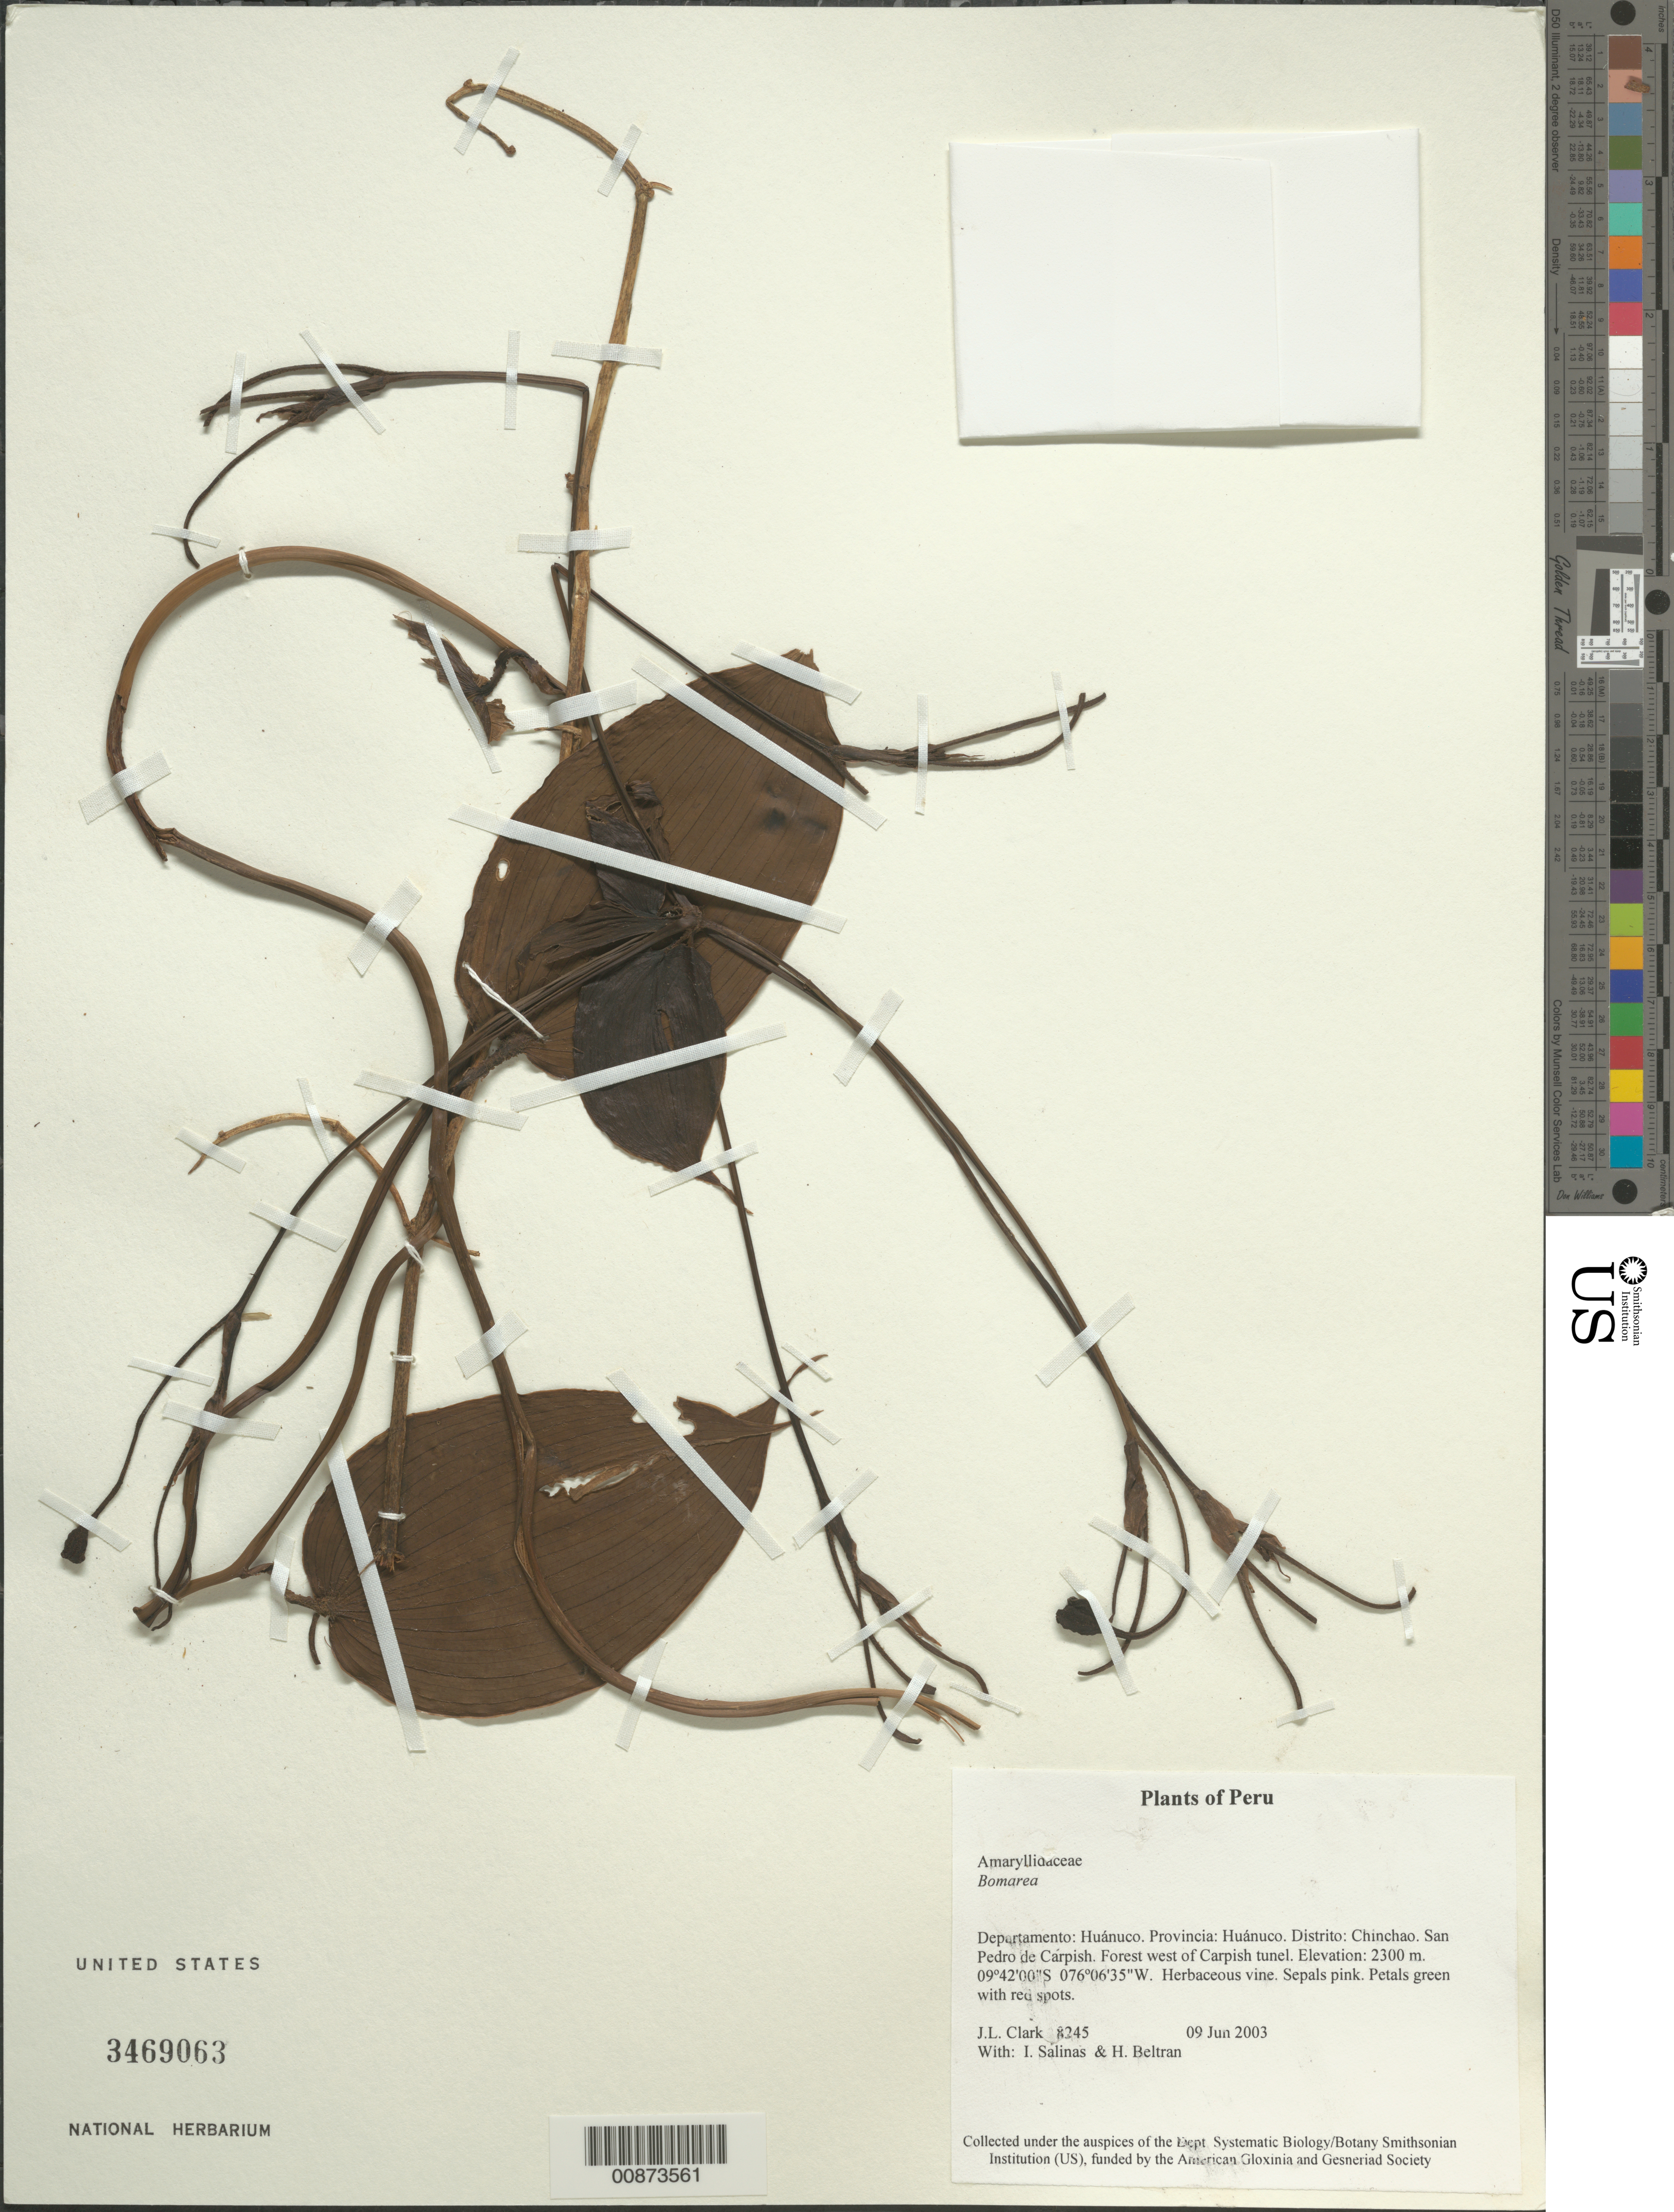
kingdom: Plantae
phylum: Tracheophyta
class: Liliopsida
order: Liliales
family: Alstroemeriaceae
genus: Bomarea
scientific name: Bomarea sp.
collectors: J. L. Clark, I. Salinas & H. Beltran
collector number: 08245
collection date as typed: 09 Jun 2003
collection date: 2003-06-09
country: Peru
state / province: Huánuco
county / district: Huánuco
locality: Distrito: Chinchao. San Pedro de Carpish. Forest west of Carpish tunel.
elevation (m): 2300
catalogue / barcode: US 3469063